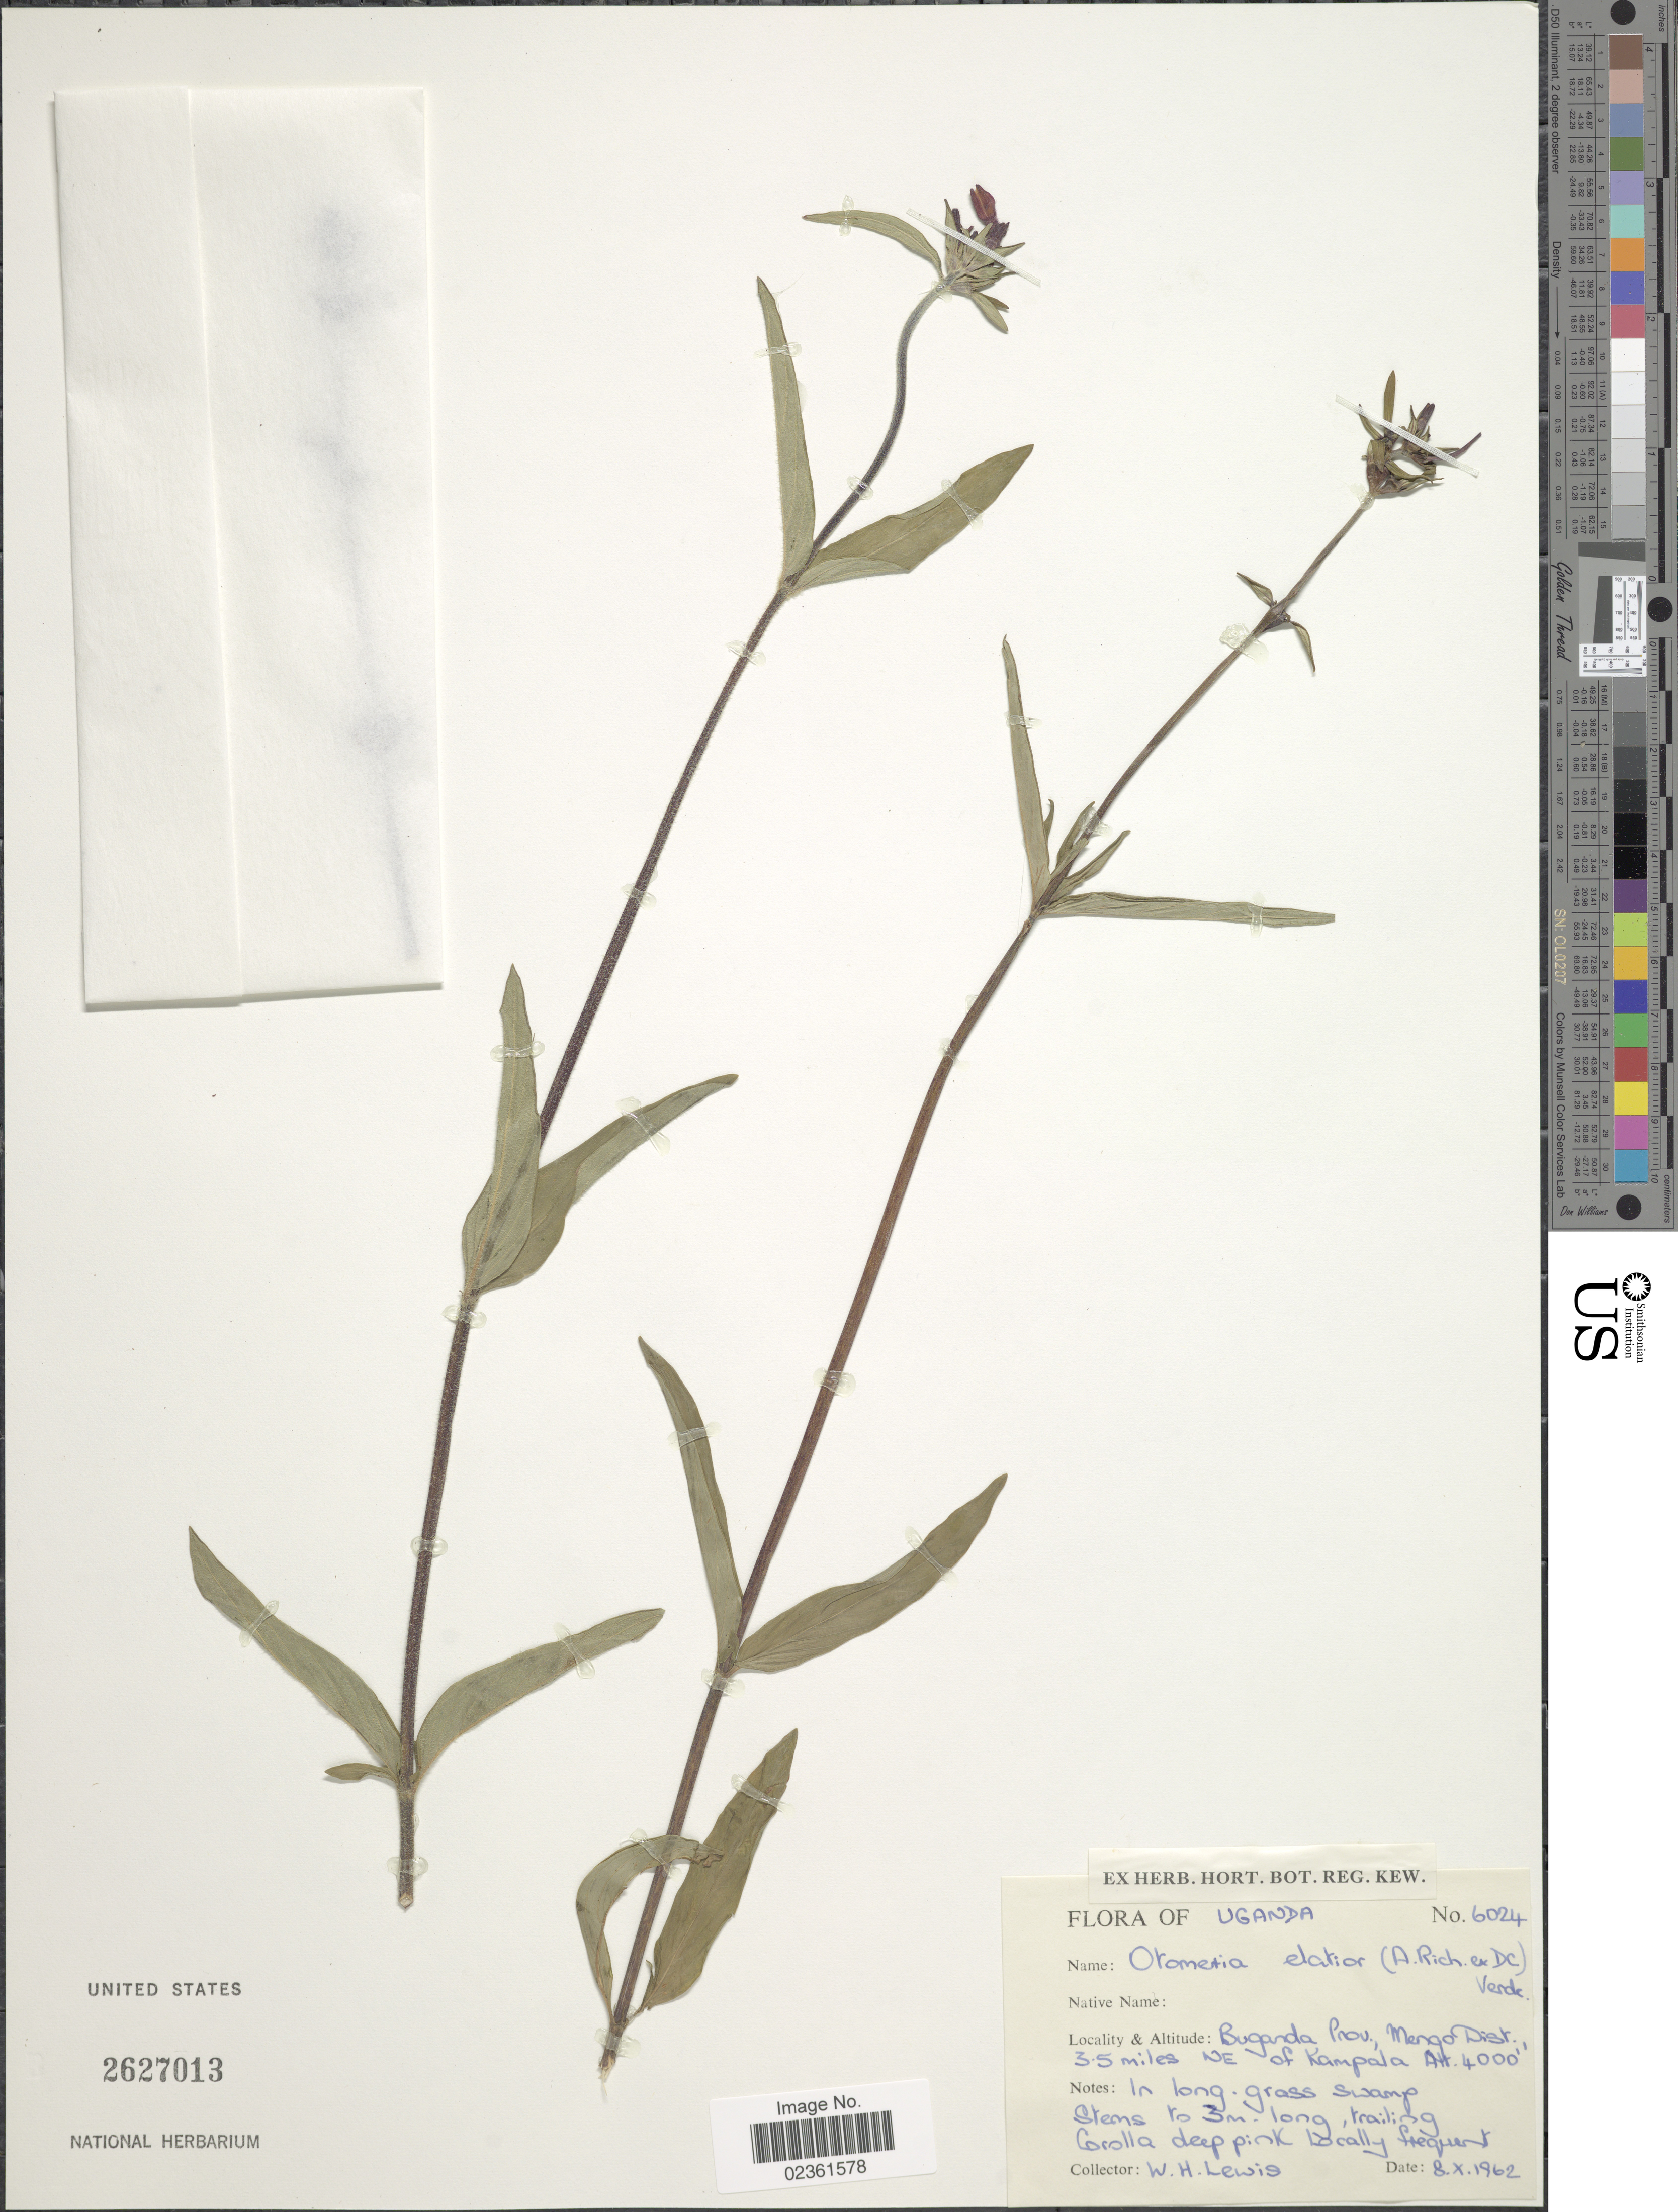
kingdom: Plantae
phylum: Tracheophyta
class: Magnoliopsida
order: Gentianales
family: Rubiaceae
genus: Otomeria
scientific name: Otomeria elatior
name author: (A. Rich. ex DC.) Verdc.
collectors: W. H. Lewis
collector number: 6024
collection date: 1962-10-08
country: Uganda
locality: Buganda Prov., Mengo Dist., 3.5 miles NE of Kampala, in long grass swamp.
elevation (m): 1219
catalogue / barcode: US 2627013